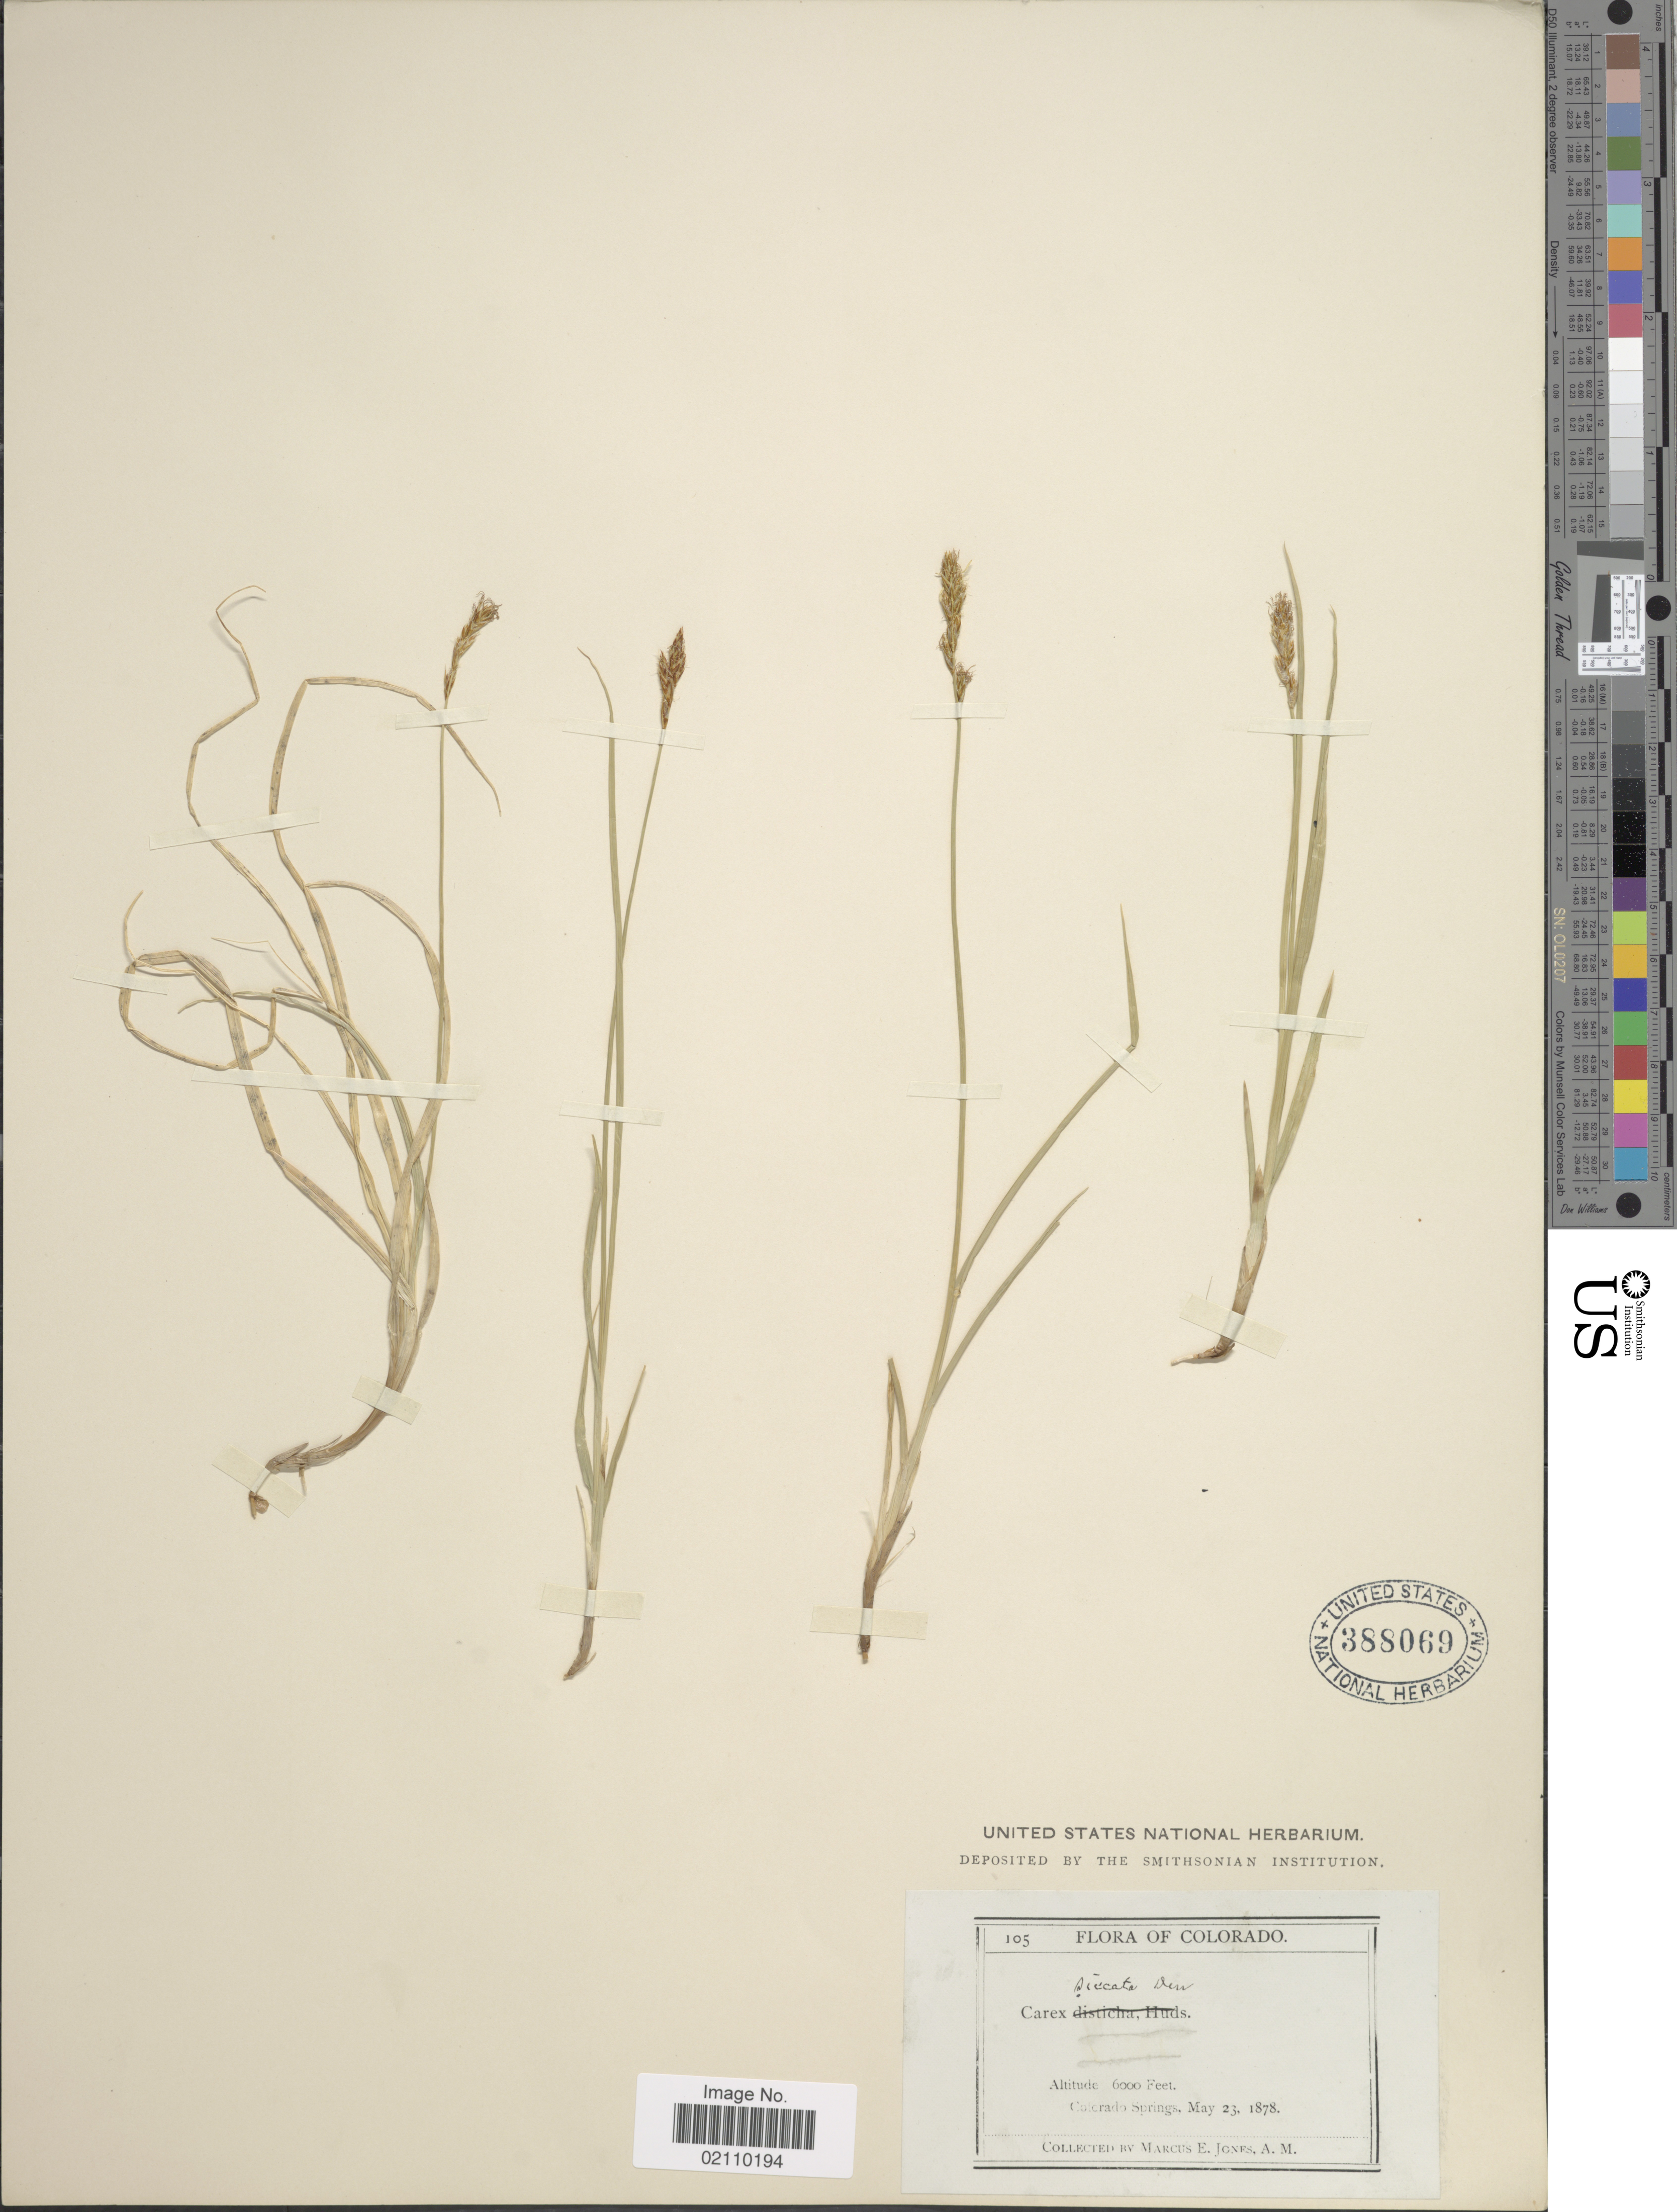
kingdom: Plantae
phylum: Tracheophyta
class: Liliopsida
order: Poales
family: Cyperaceae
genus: Carex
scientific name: Carex siccata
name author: Dewey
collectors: M. E. Jones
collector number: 105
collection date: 1878-05-23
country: United States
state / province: Colorado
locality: Colorado Springs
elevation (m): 1829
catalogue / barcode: US 388069